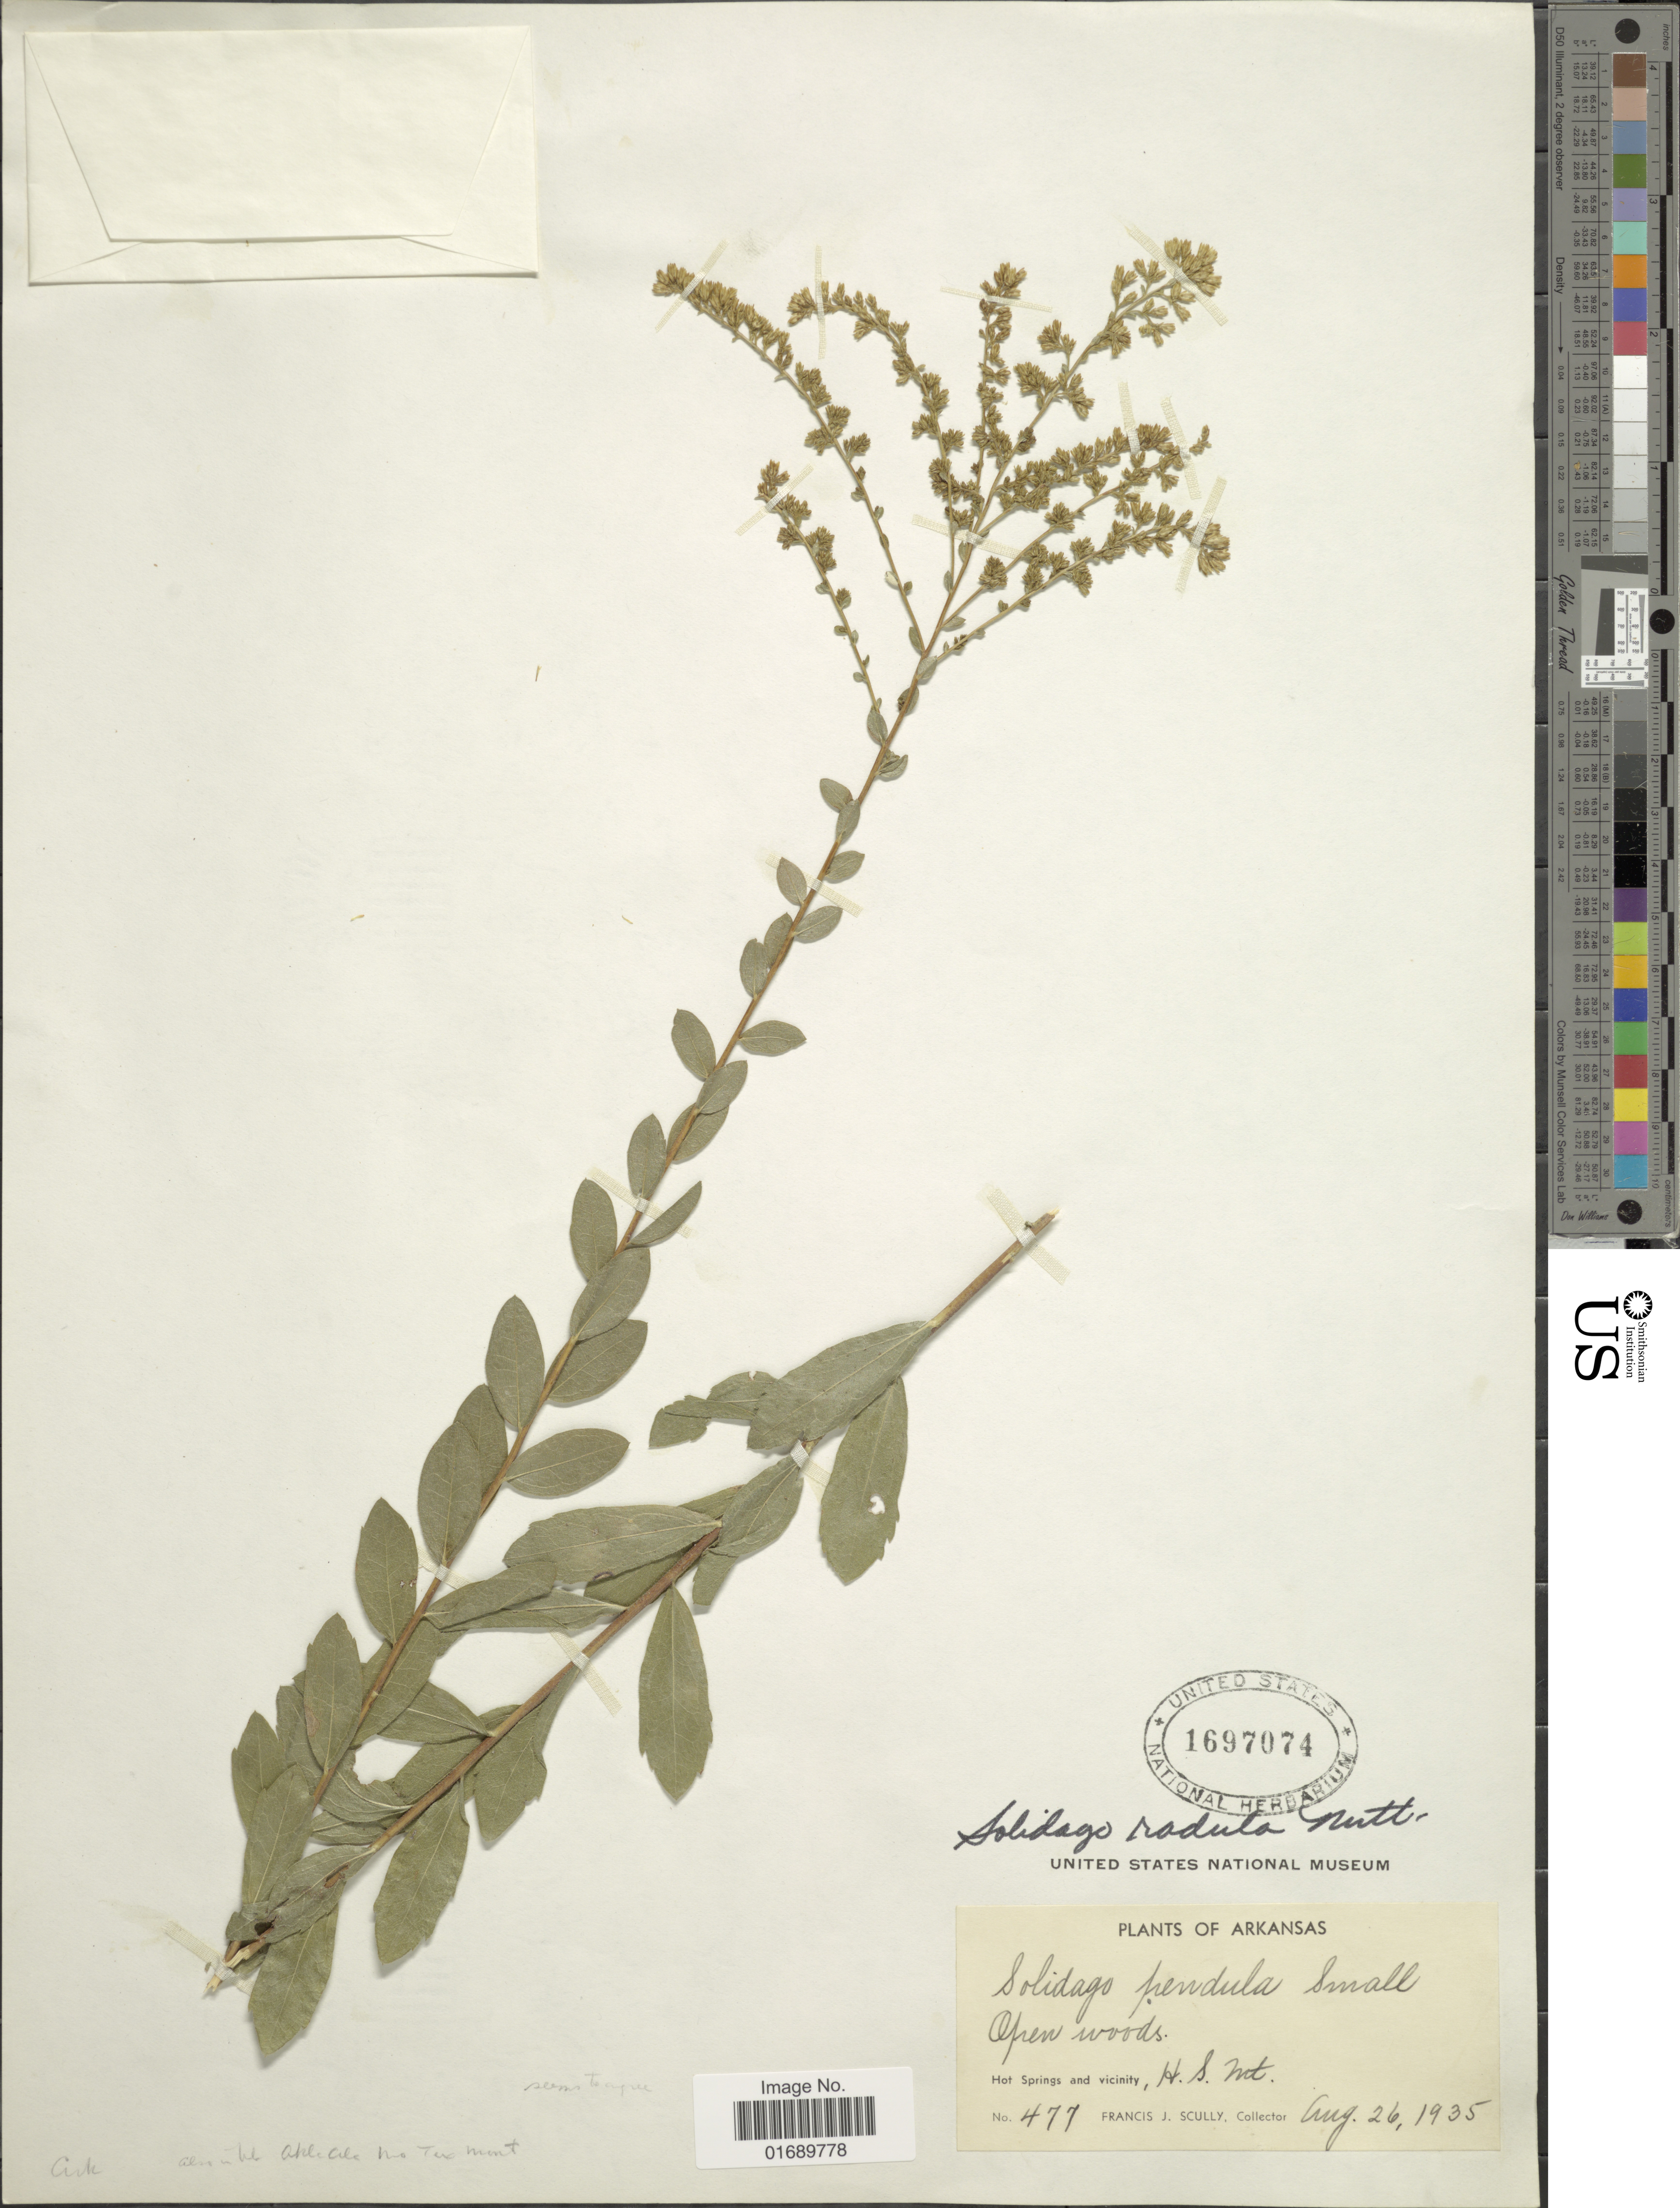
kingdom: Plantae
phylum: Tracheophyta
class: Magnoliopsida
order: Asterales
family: Asteraceae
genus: Solidago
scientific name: Solidago radula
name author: Nutt.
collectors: F. J. Scully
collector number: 477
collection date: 1935-08-26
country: United States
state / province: Arkansas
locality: Open woods, Hot Springs and vicinity, H.S. Mt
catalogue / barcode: US 1697074